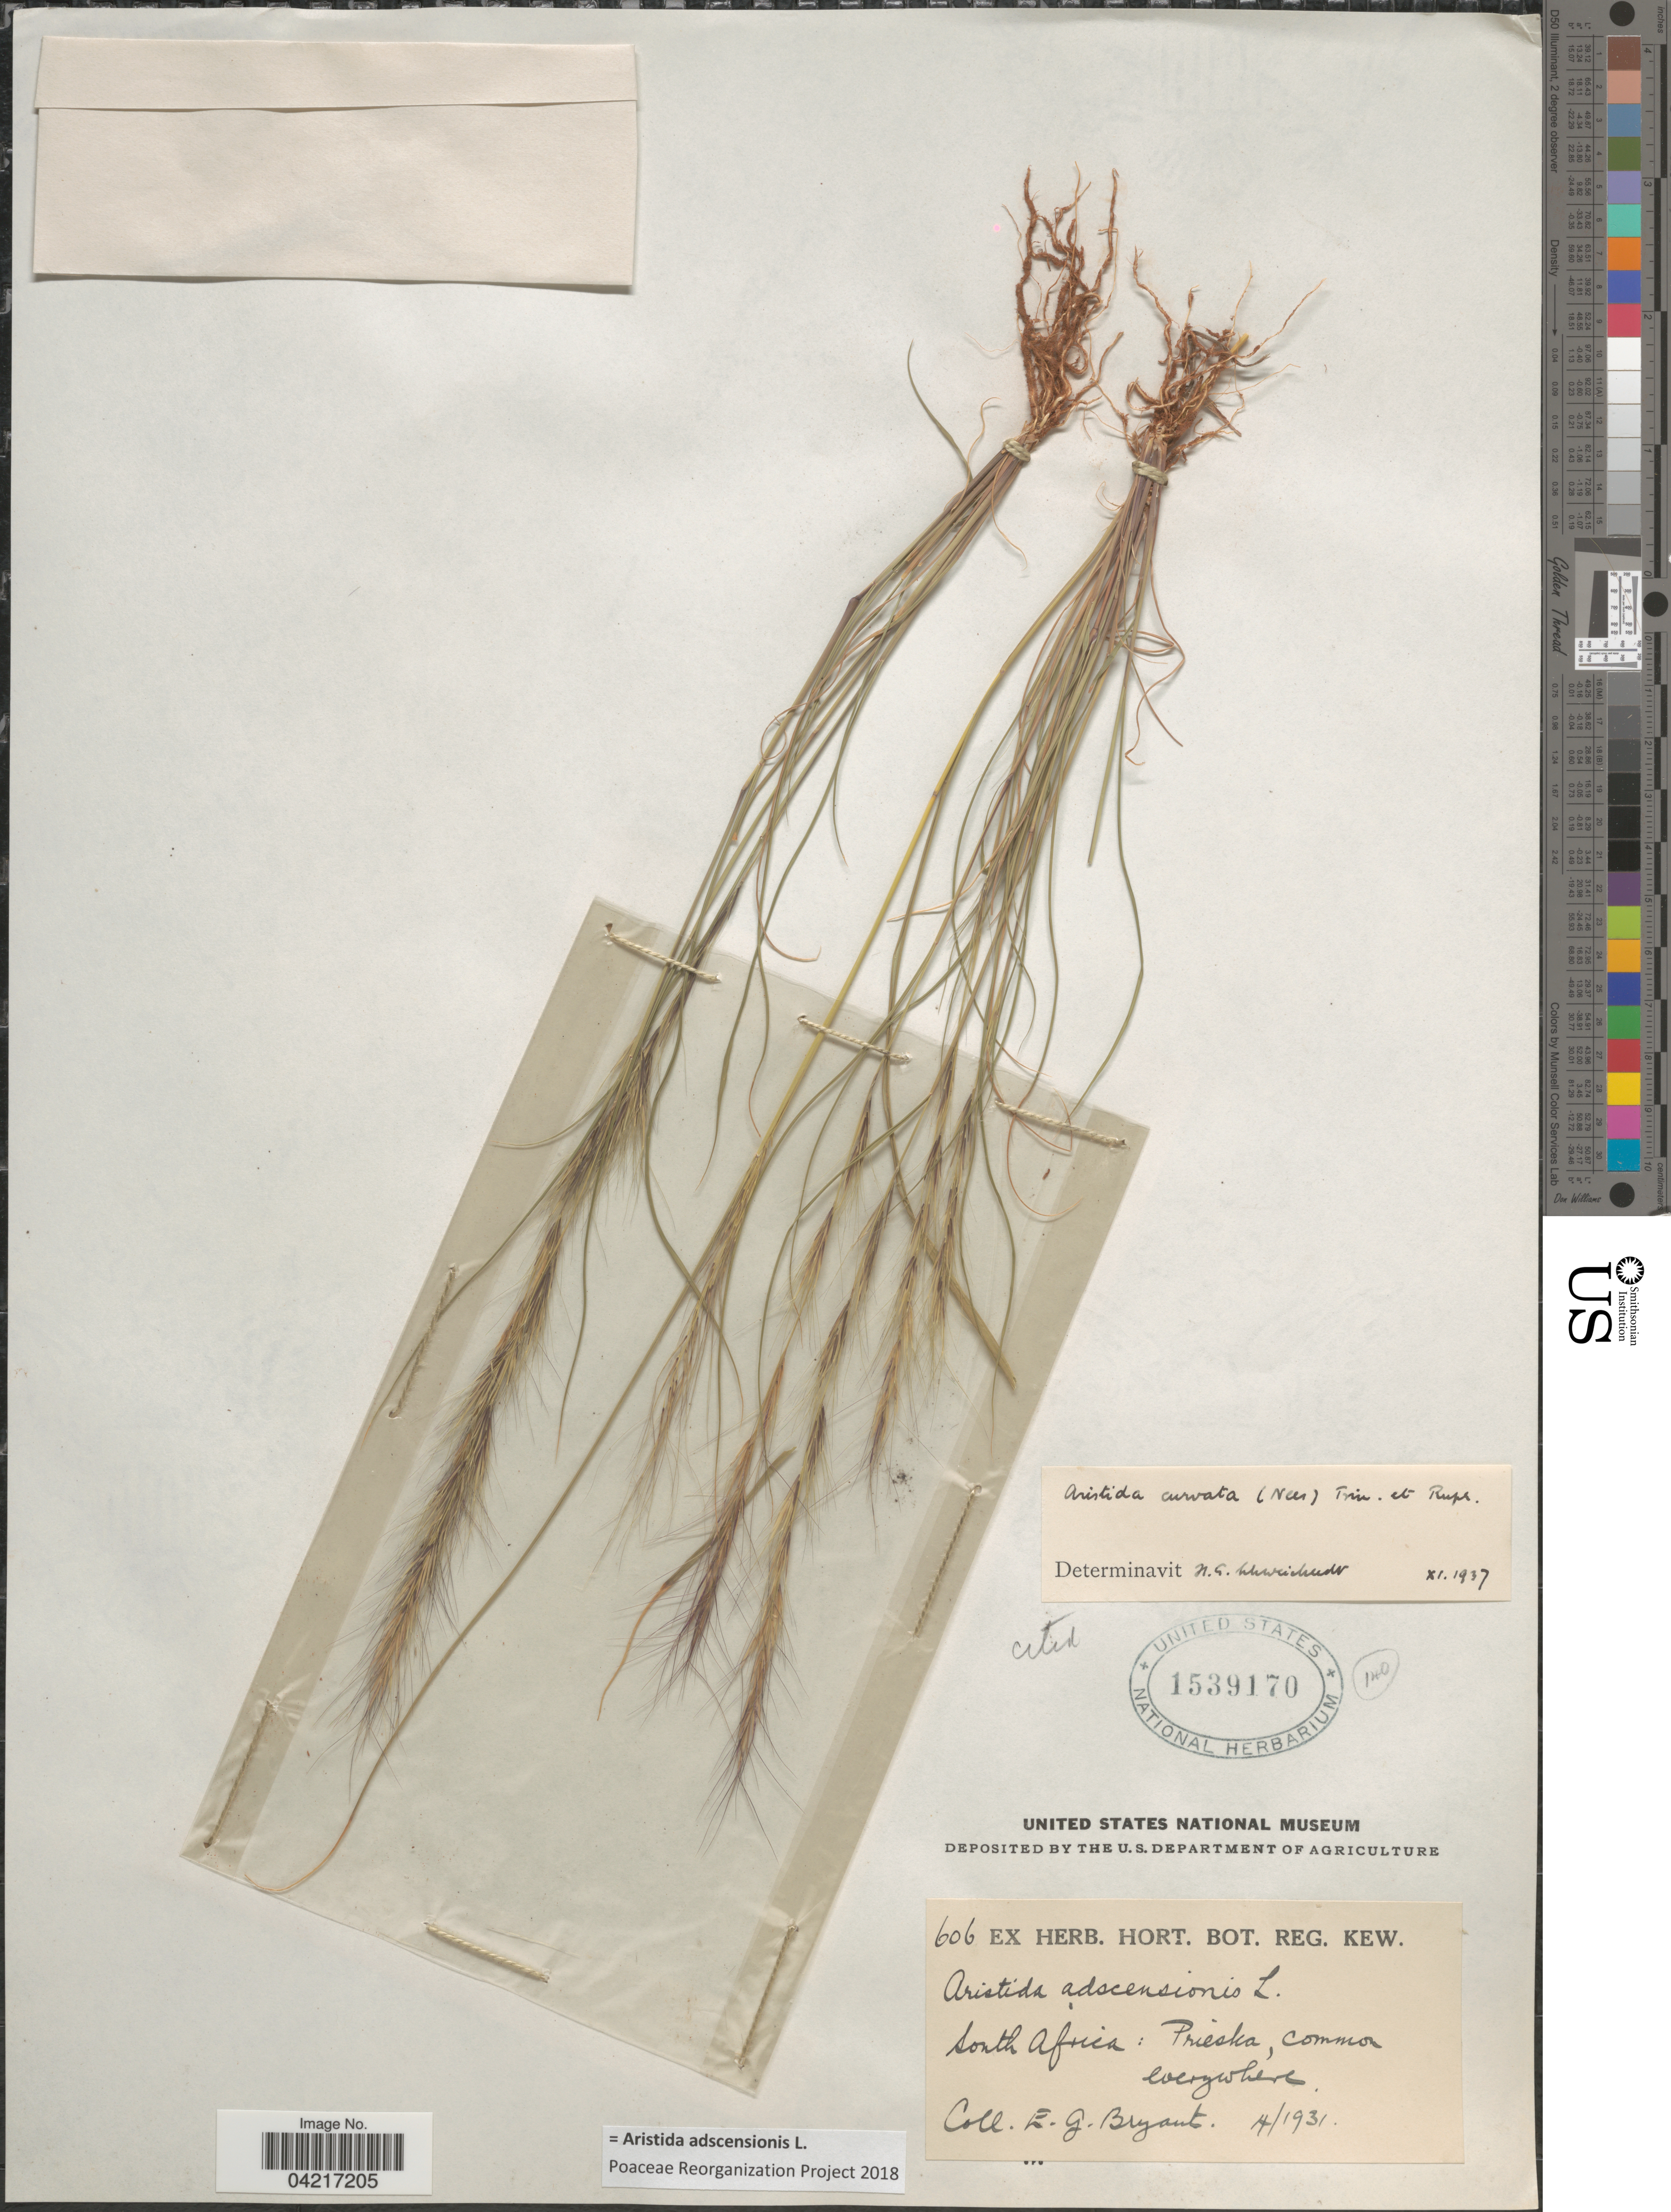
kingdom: Plantae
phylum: Tracheophyta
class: Liliopsida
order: Poales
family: Poaceae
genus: Aristida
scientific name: Aristida adscensionis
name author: L.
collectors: E. Bryant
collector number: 606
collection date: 1931-04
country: South Africa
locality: Prieska, common everywhere.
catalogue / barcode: US 1539170